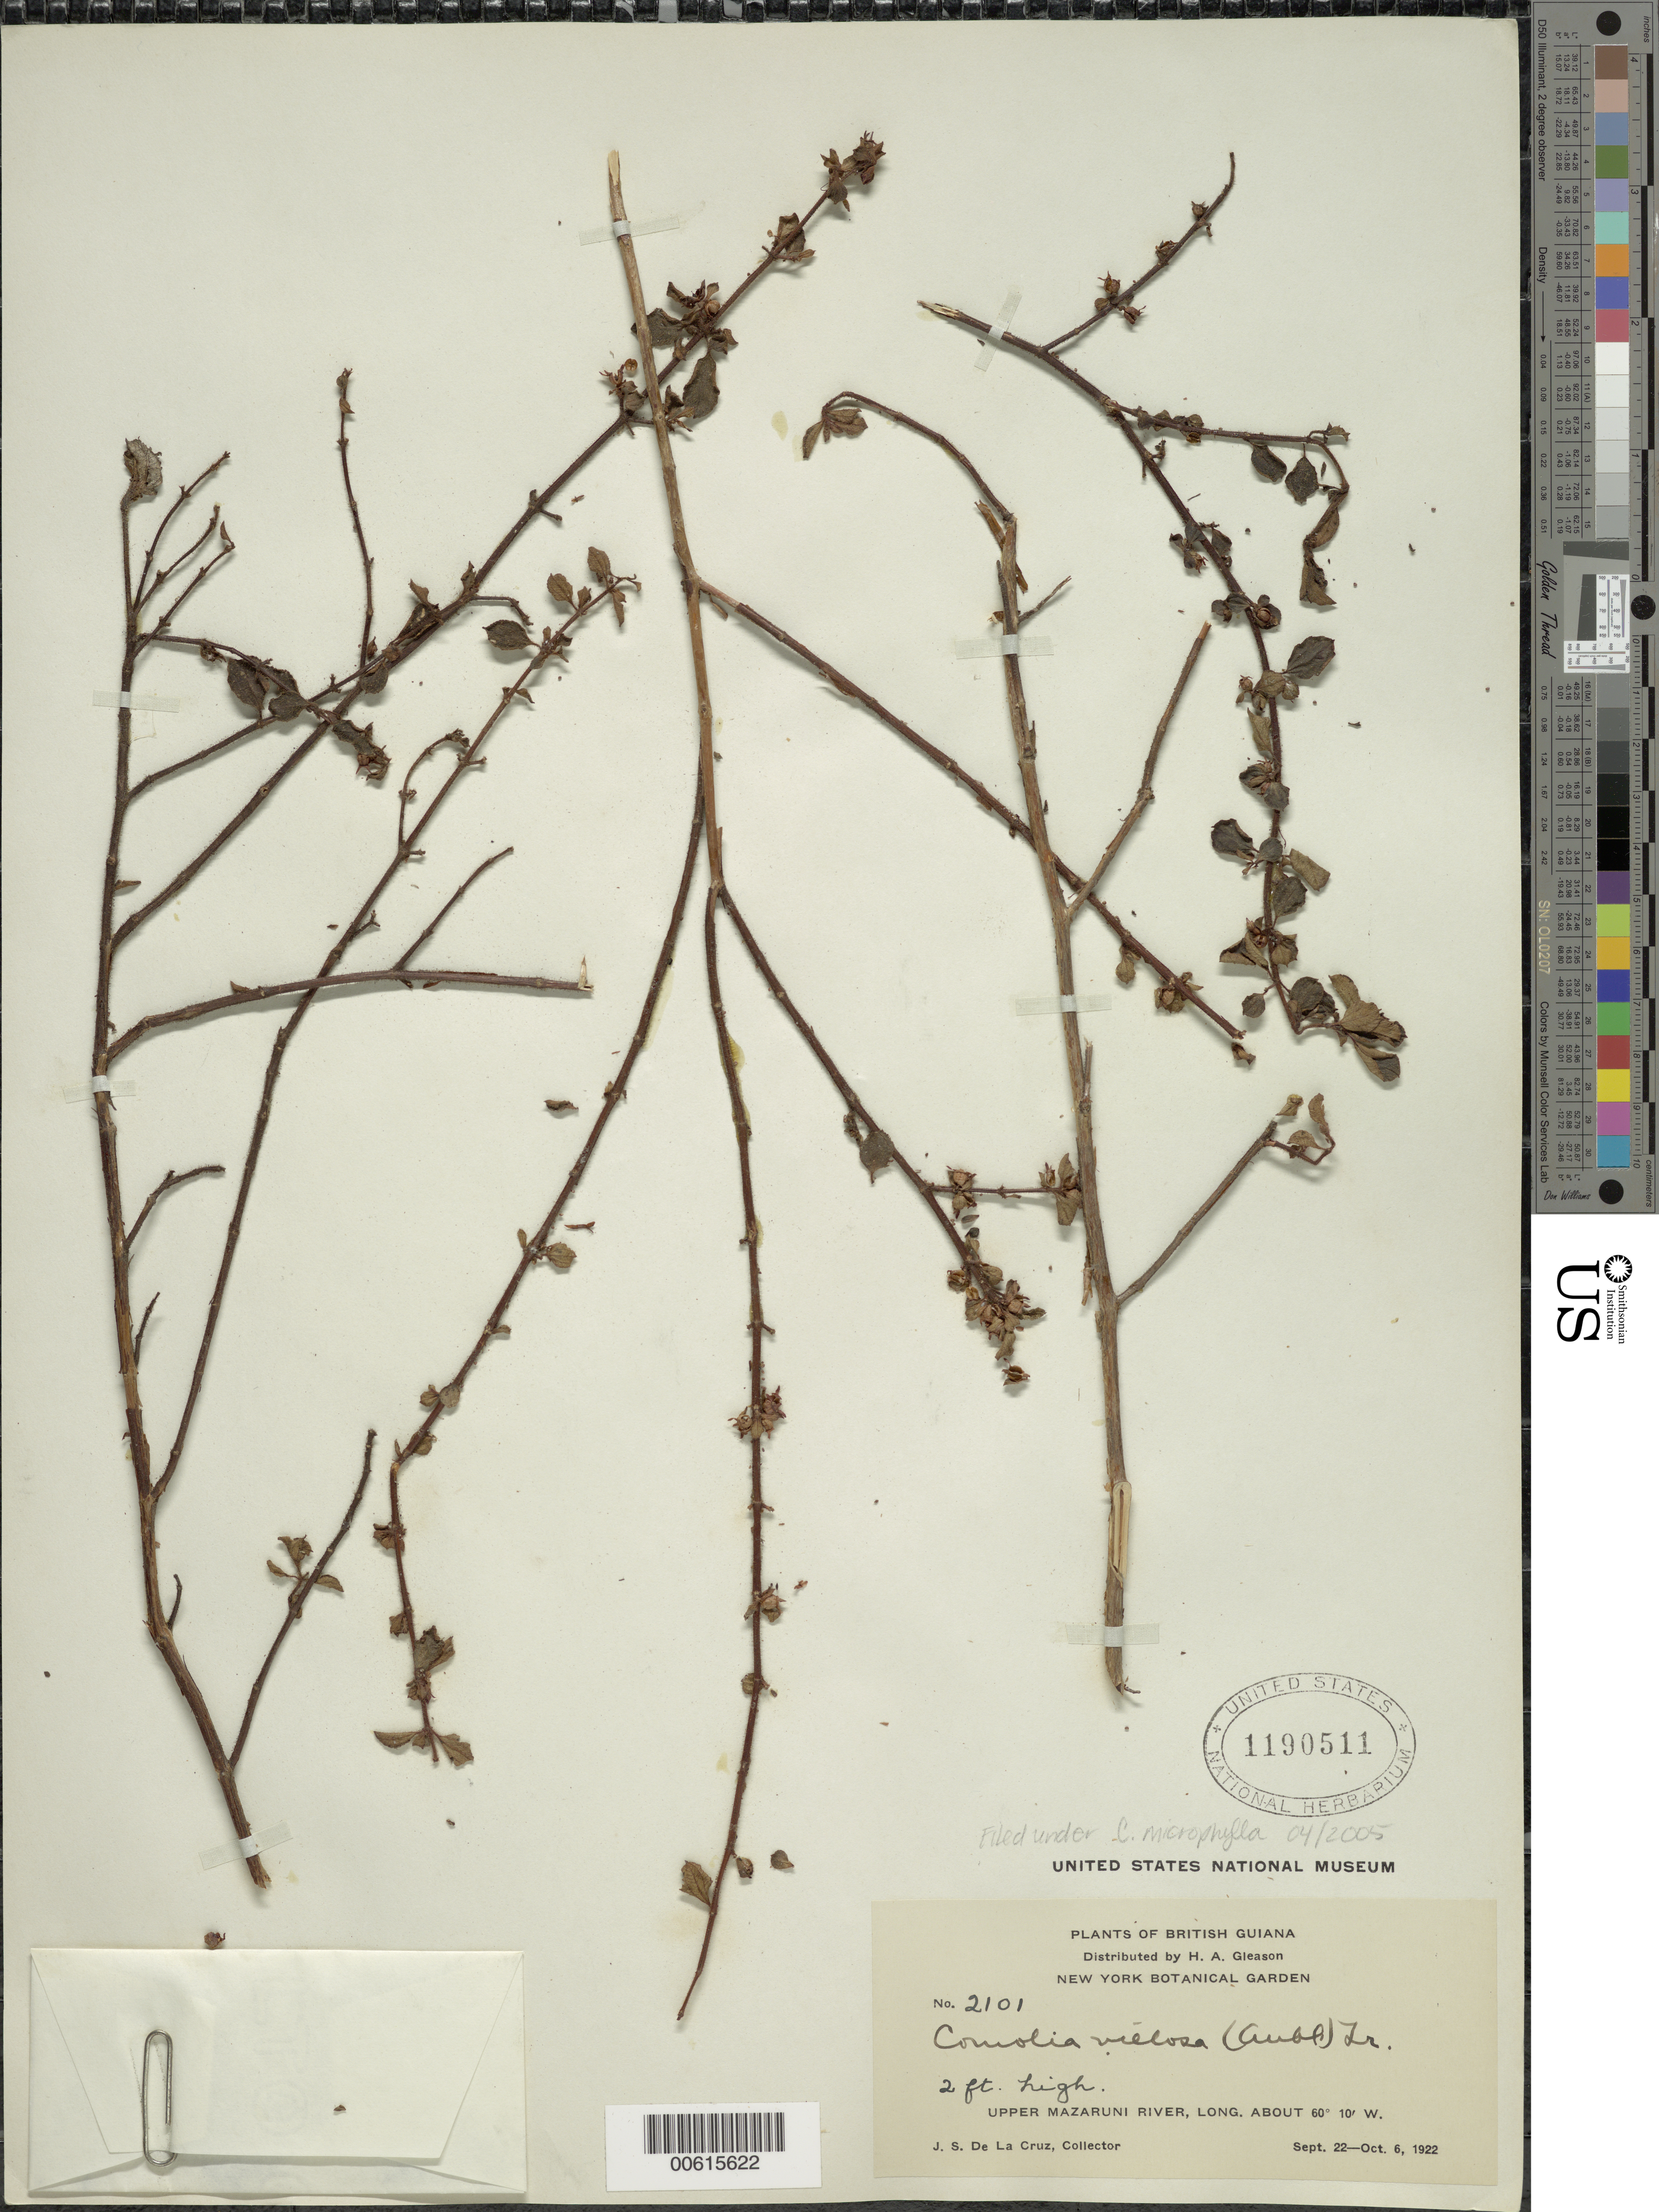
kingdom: Plantae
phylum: Tracheophyta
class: Magnoliopsida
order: Myrtales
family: Melastomataceae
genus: Comolia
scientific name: Comolia microphylla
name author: Benth.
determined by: Nunes da Silva, Diego, (RB), Jardim Botanico do Rio de Janeiro - Herbario (BRAZIL)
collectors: J. S. de la Cruz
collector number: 2101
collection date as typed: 22-Sep-22 to 6-Oct-22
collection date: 1922-09-22/1922-10-06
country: Guyana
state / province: Cuyuni-Mazaruni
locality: Upper Mazaruni R.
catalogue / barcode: US 1190511